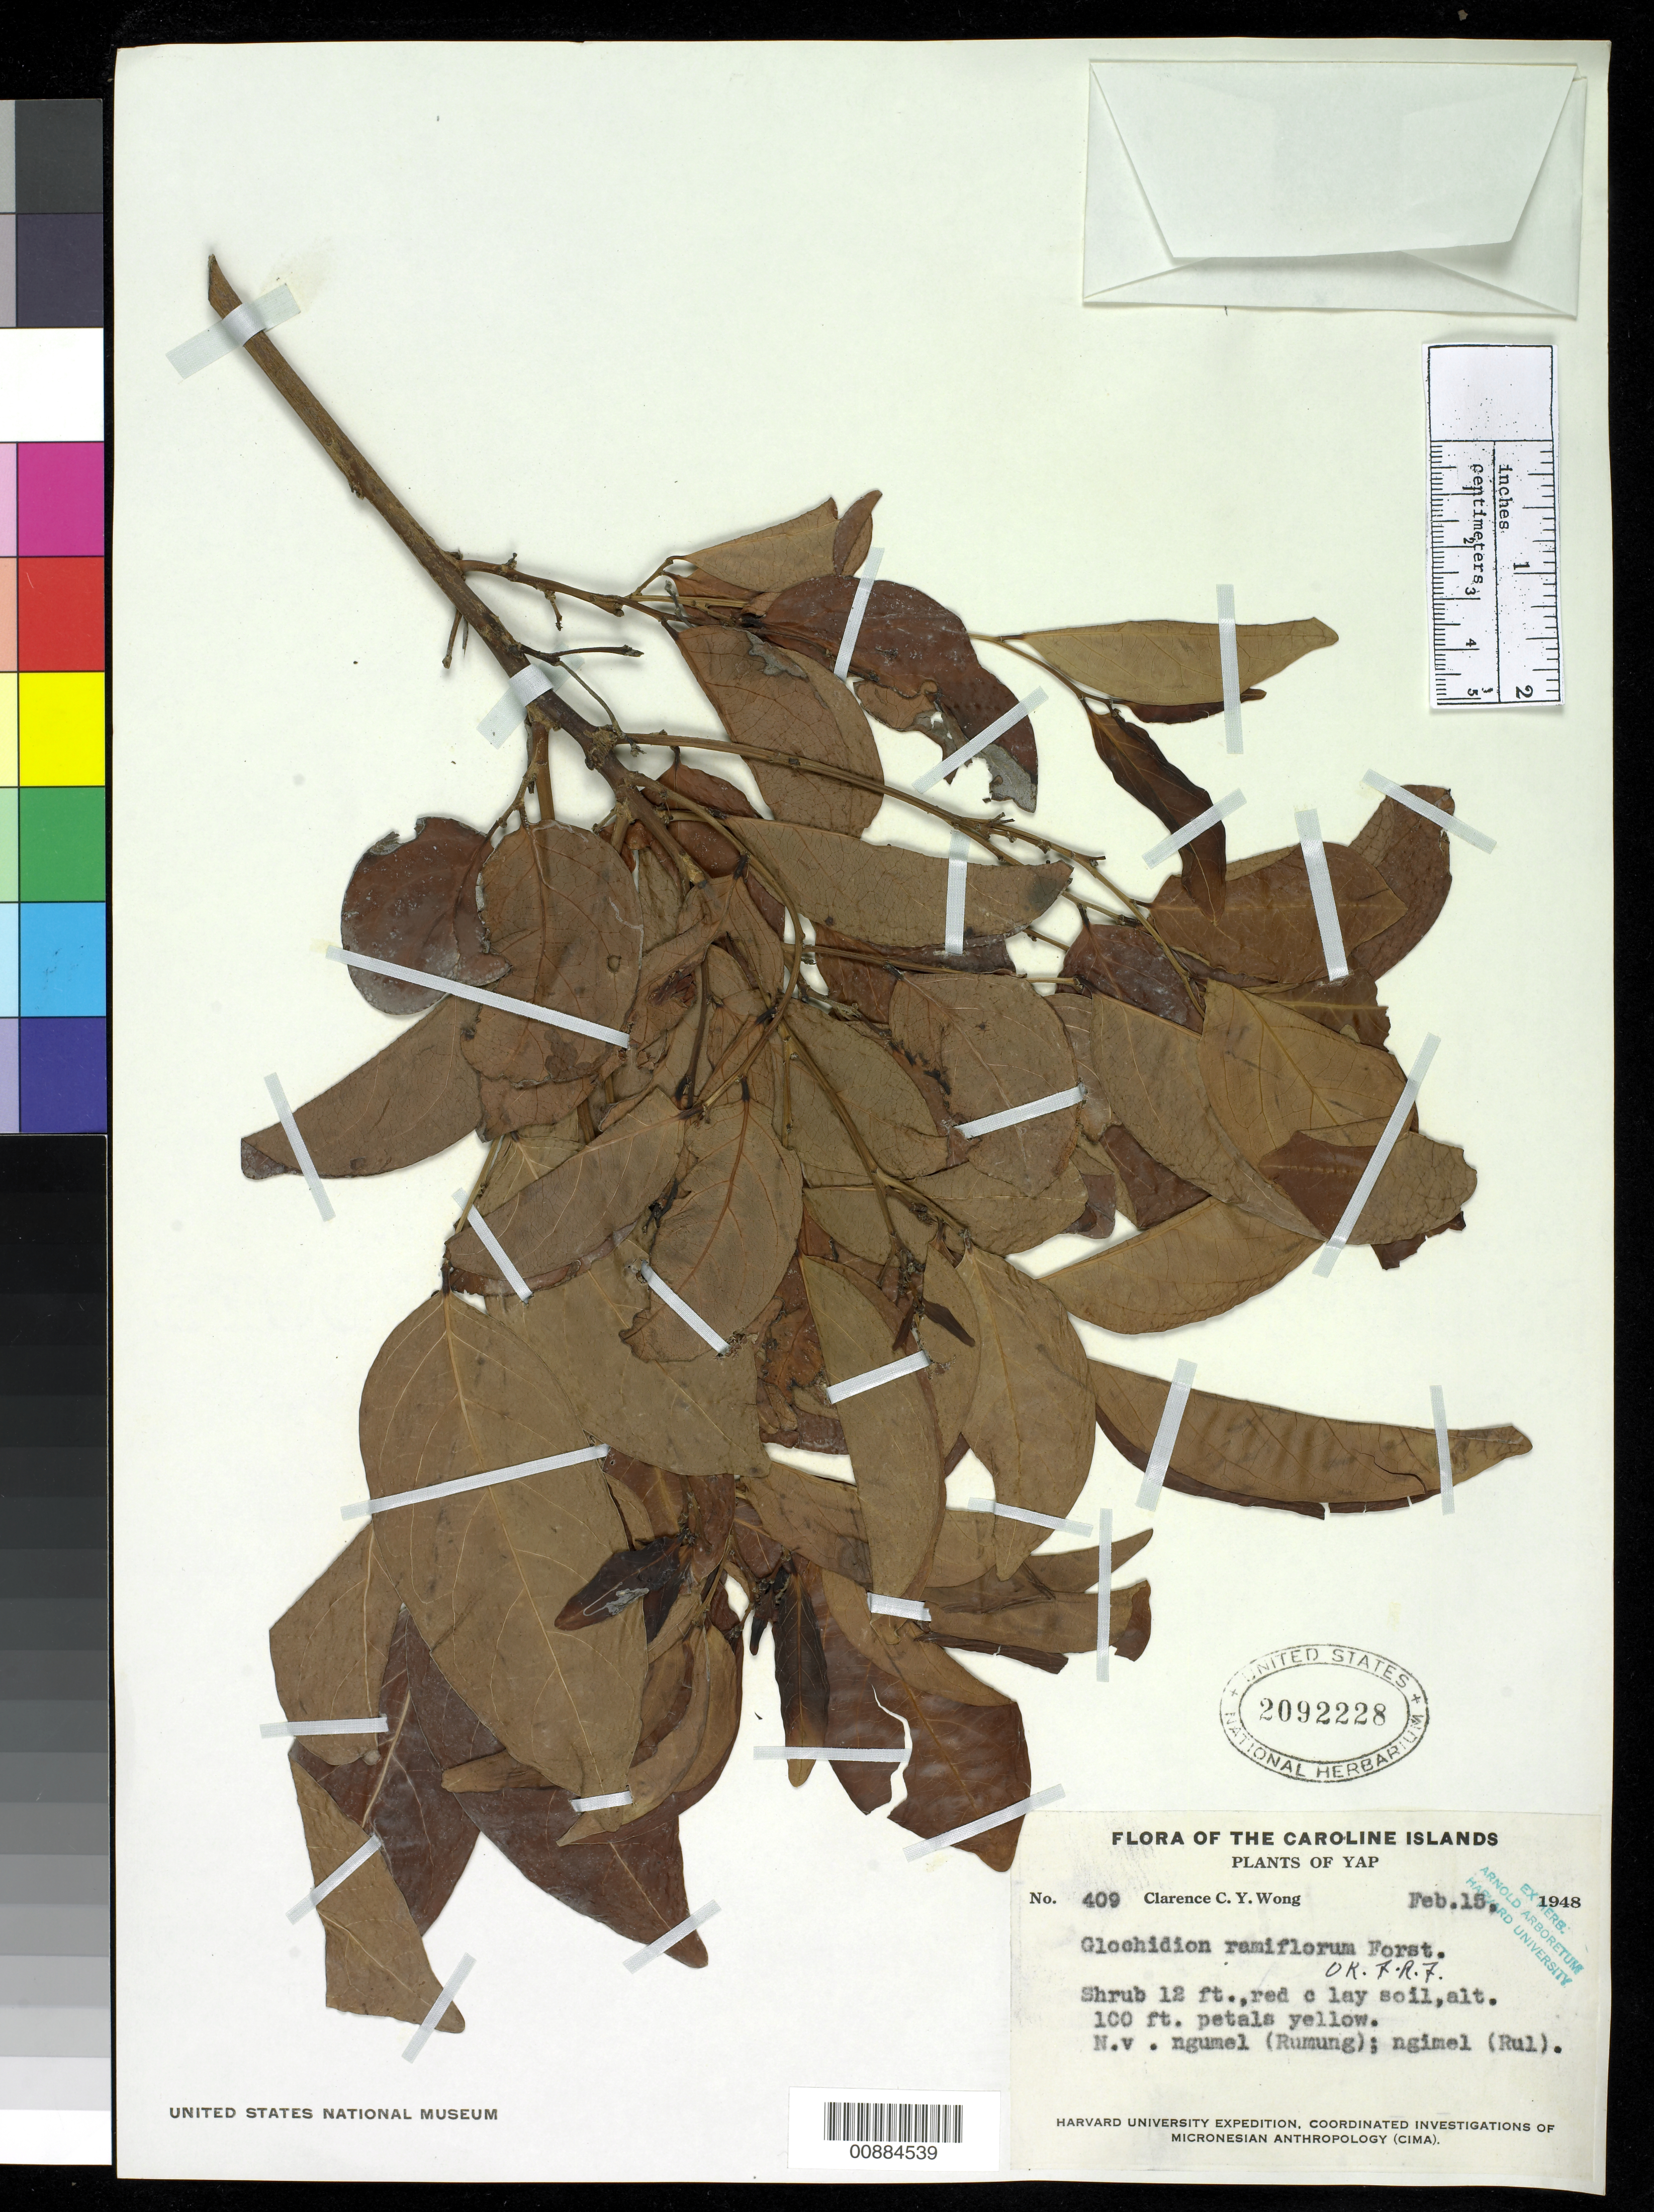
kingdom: Plantae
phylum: Tracheophyta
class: Magnoliopsida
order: Malpighiales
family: Phyllanthaceae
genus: Glochidion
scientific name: Glochidion ramiflorum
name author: J.R. Forst. & G. Forst.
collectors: C. Wong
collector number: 409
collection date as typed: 15 Jan 1948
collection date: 1948-01-15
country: Micronesia, Federated States of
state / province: Yap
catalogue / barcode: US 2092228